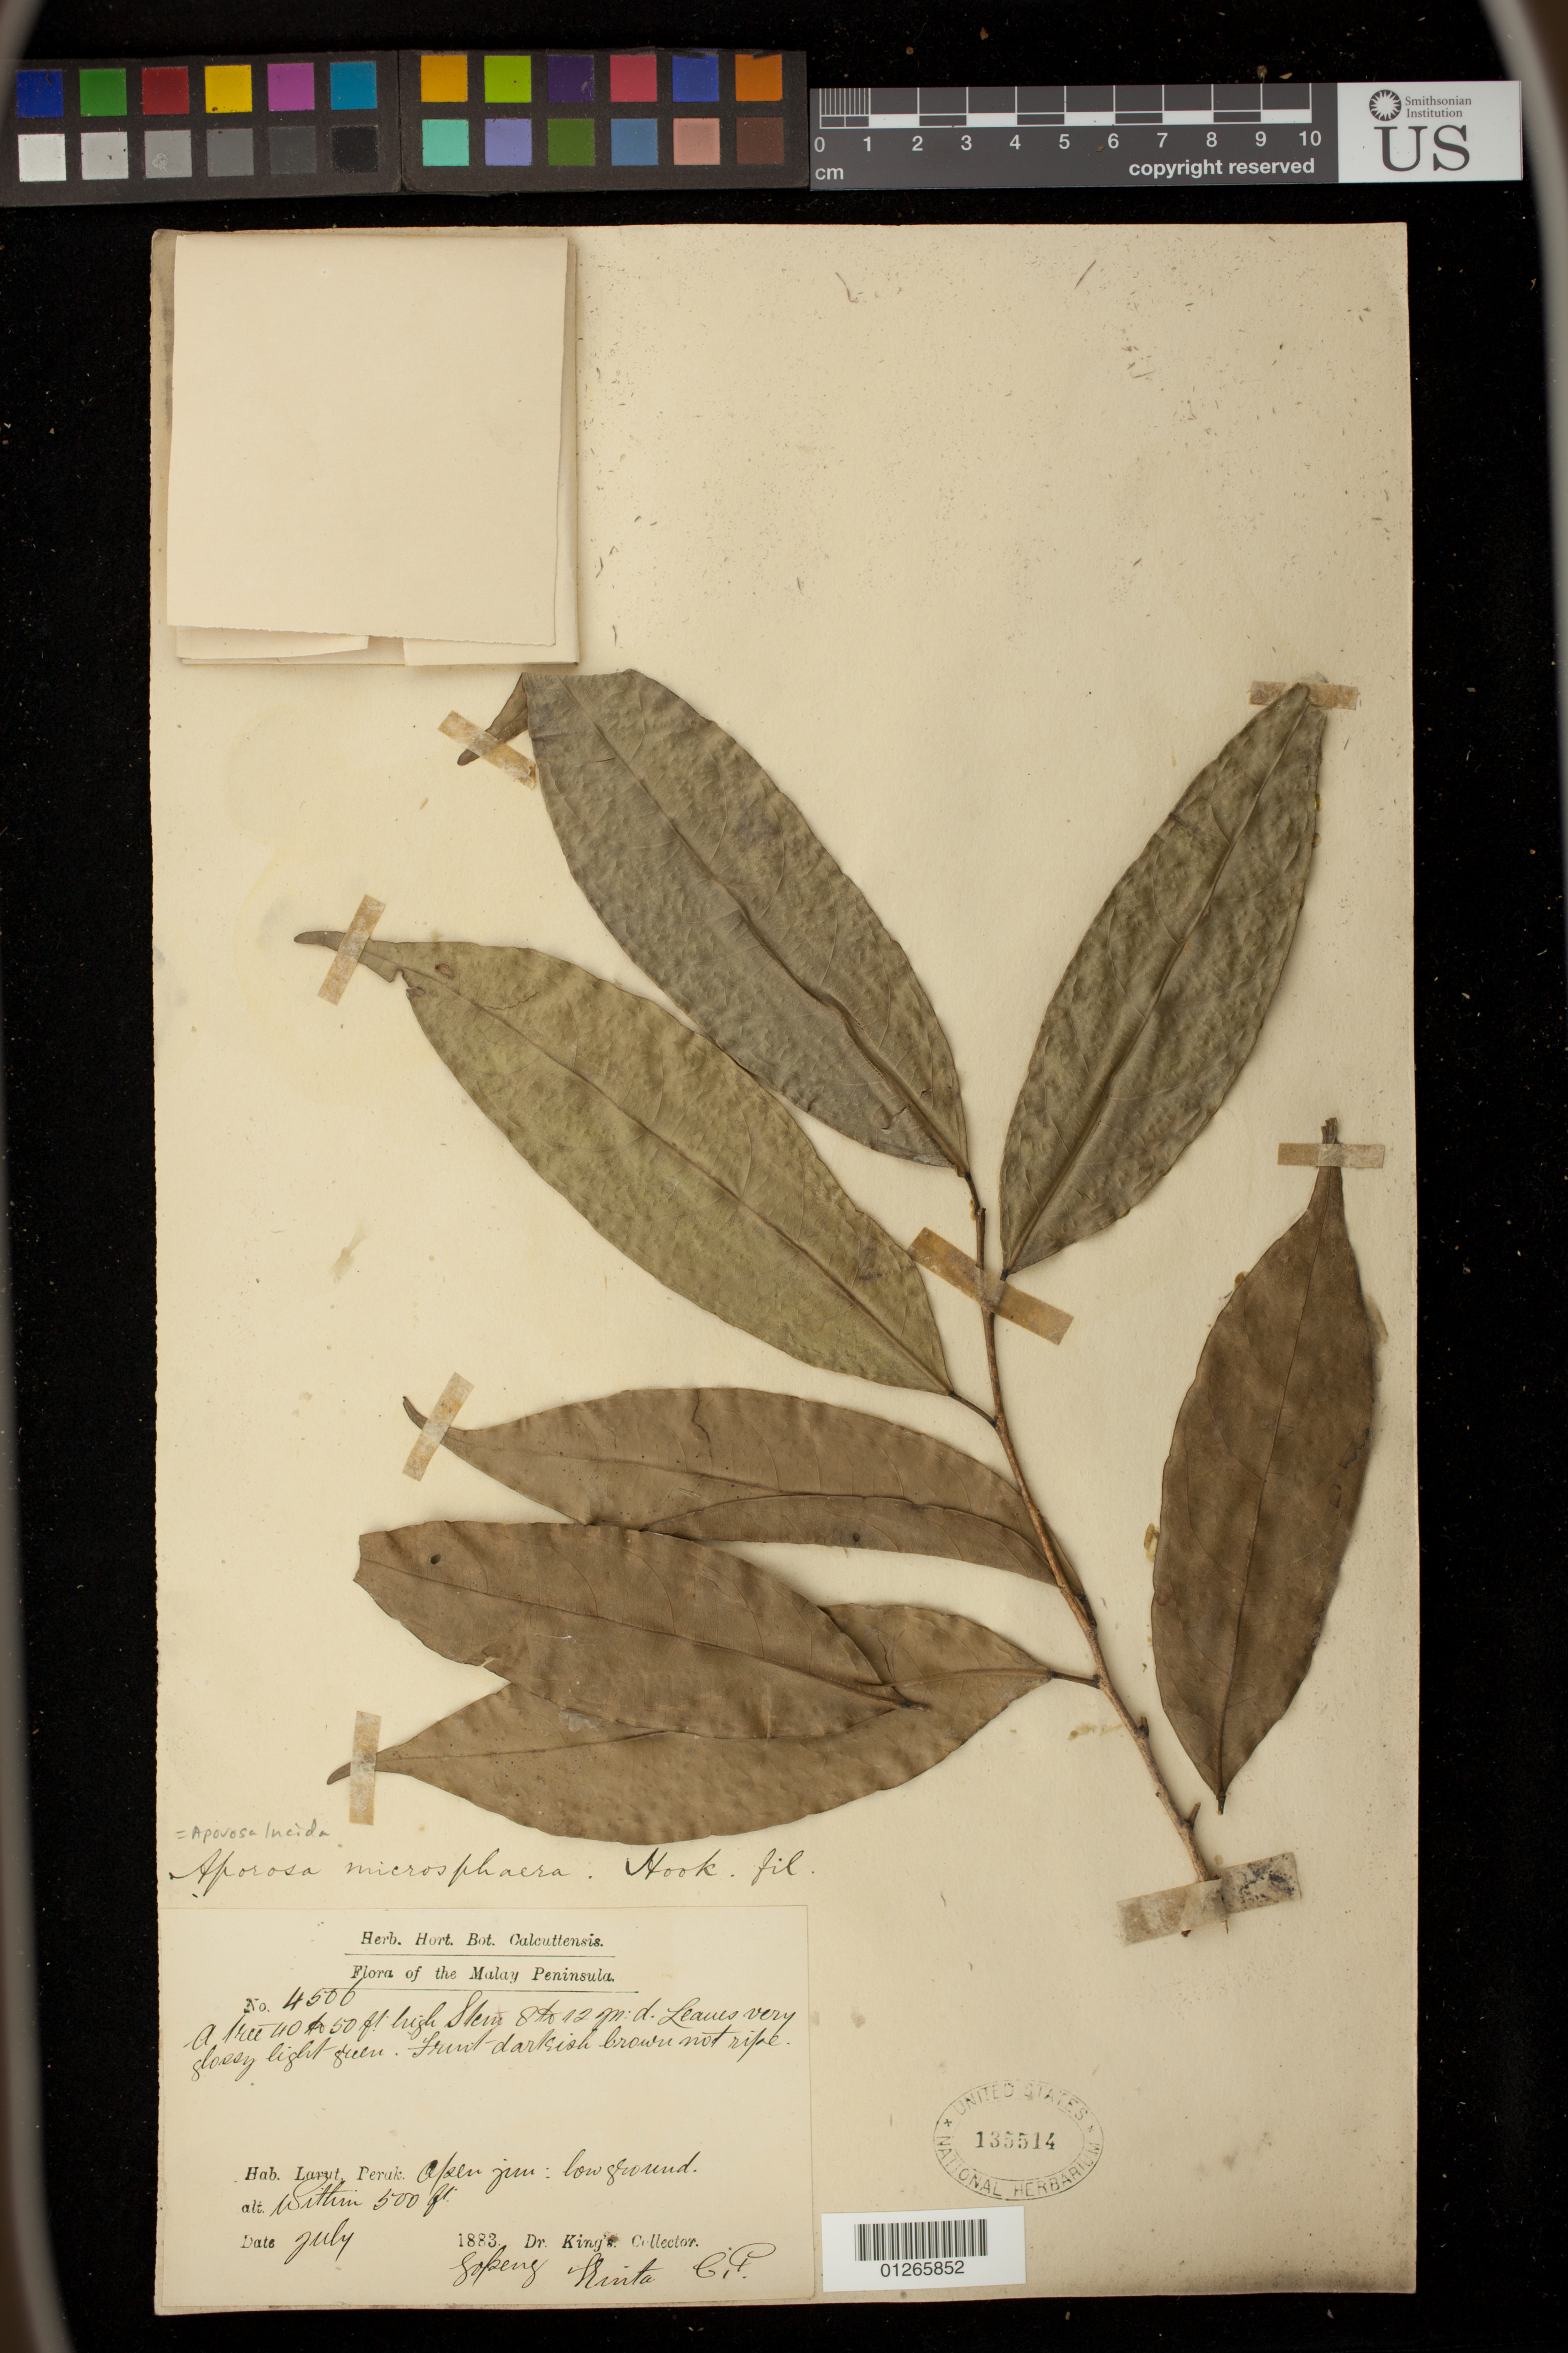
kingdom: Plantae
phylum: Tracheophyta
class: Magnoliopsida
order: Malpighiales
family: Phyllanthaceae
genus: Aporosa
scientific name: Aporosa lucida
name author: (Miq.) Airy Shaw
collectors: King, --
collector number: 4506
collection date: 1883-07-01/1883-07-31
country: Malaysia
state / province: Perak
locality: Larut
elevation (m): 152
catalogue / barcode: US 135514